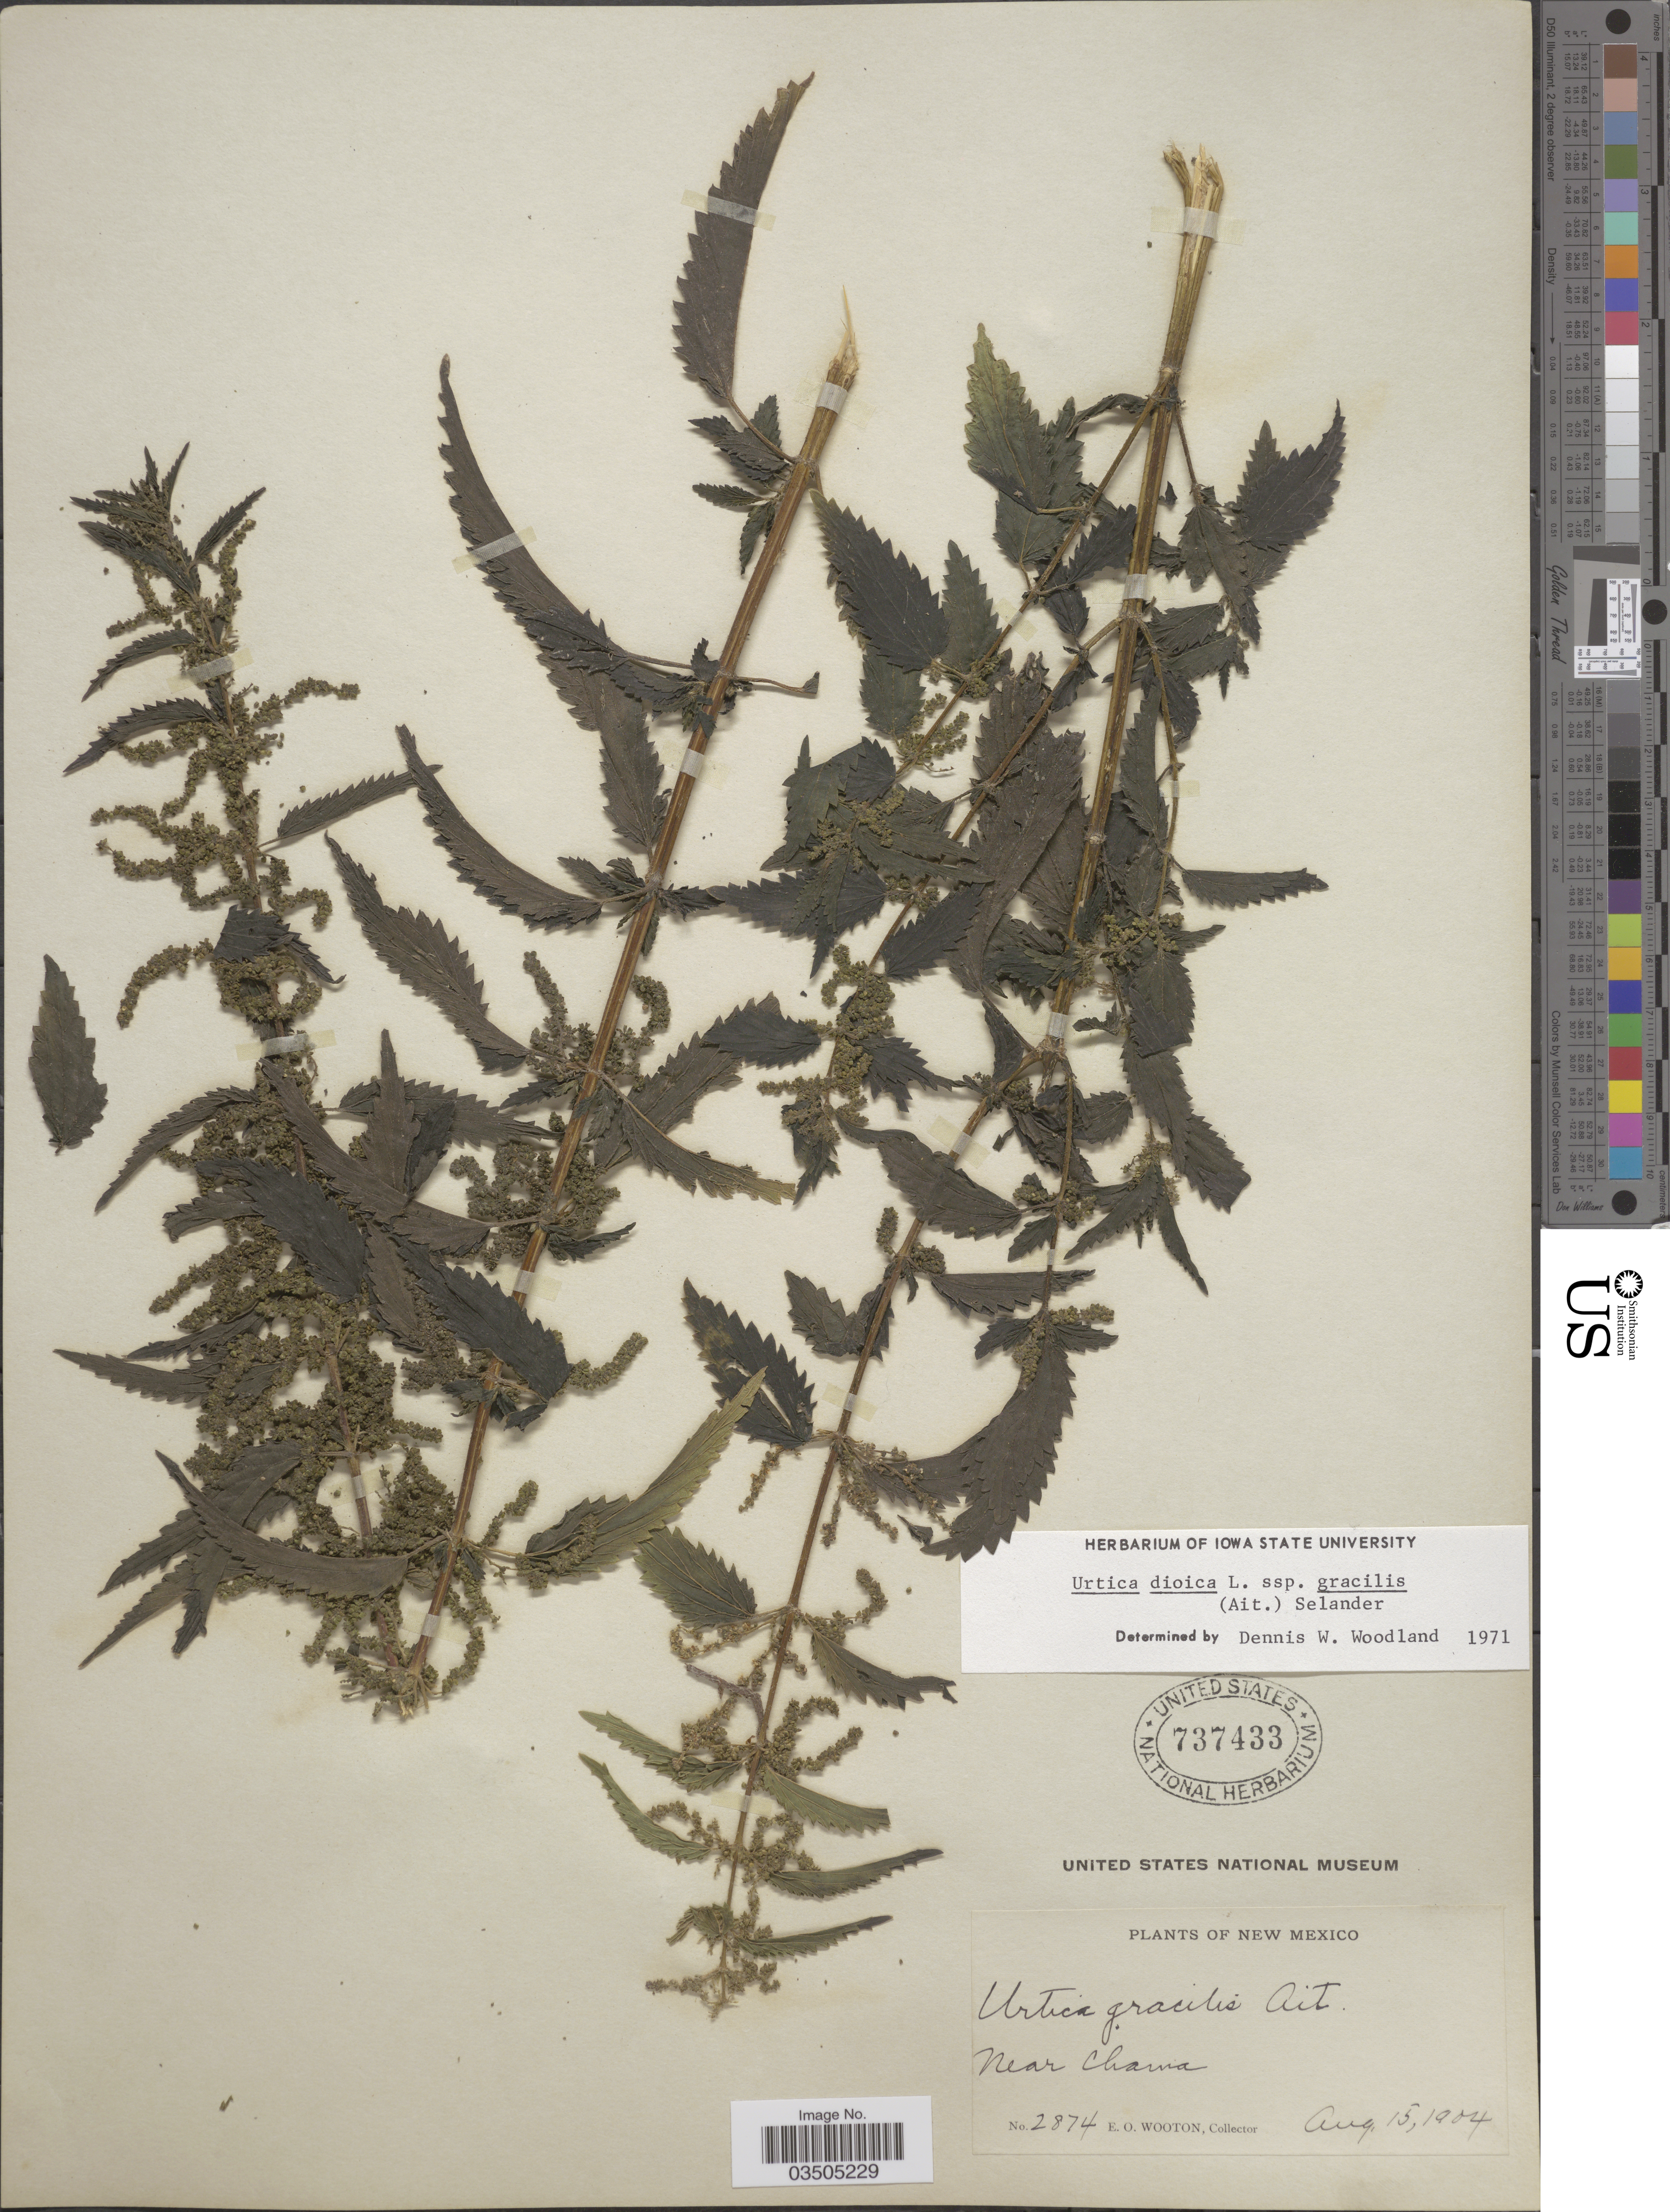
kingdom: Plantae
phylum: Tracheophyta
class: Magnoliopsida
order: Rosales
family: Urticaceae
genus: Urtica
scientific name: Urtica dioica subsp. gracilis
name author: L.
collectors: E. O. Wooton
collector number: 2874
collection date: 1904-08-15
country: United States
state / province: New Mexico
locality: Near Chama.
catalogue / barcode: US 737433